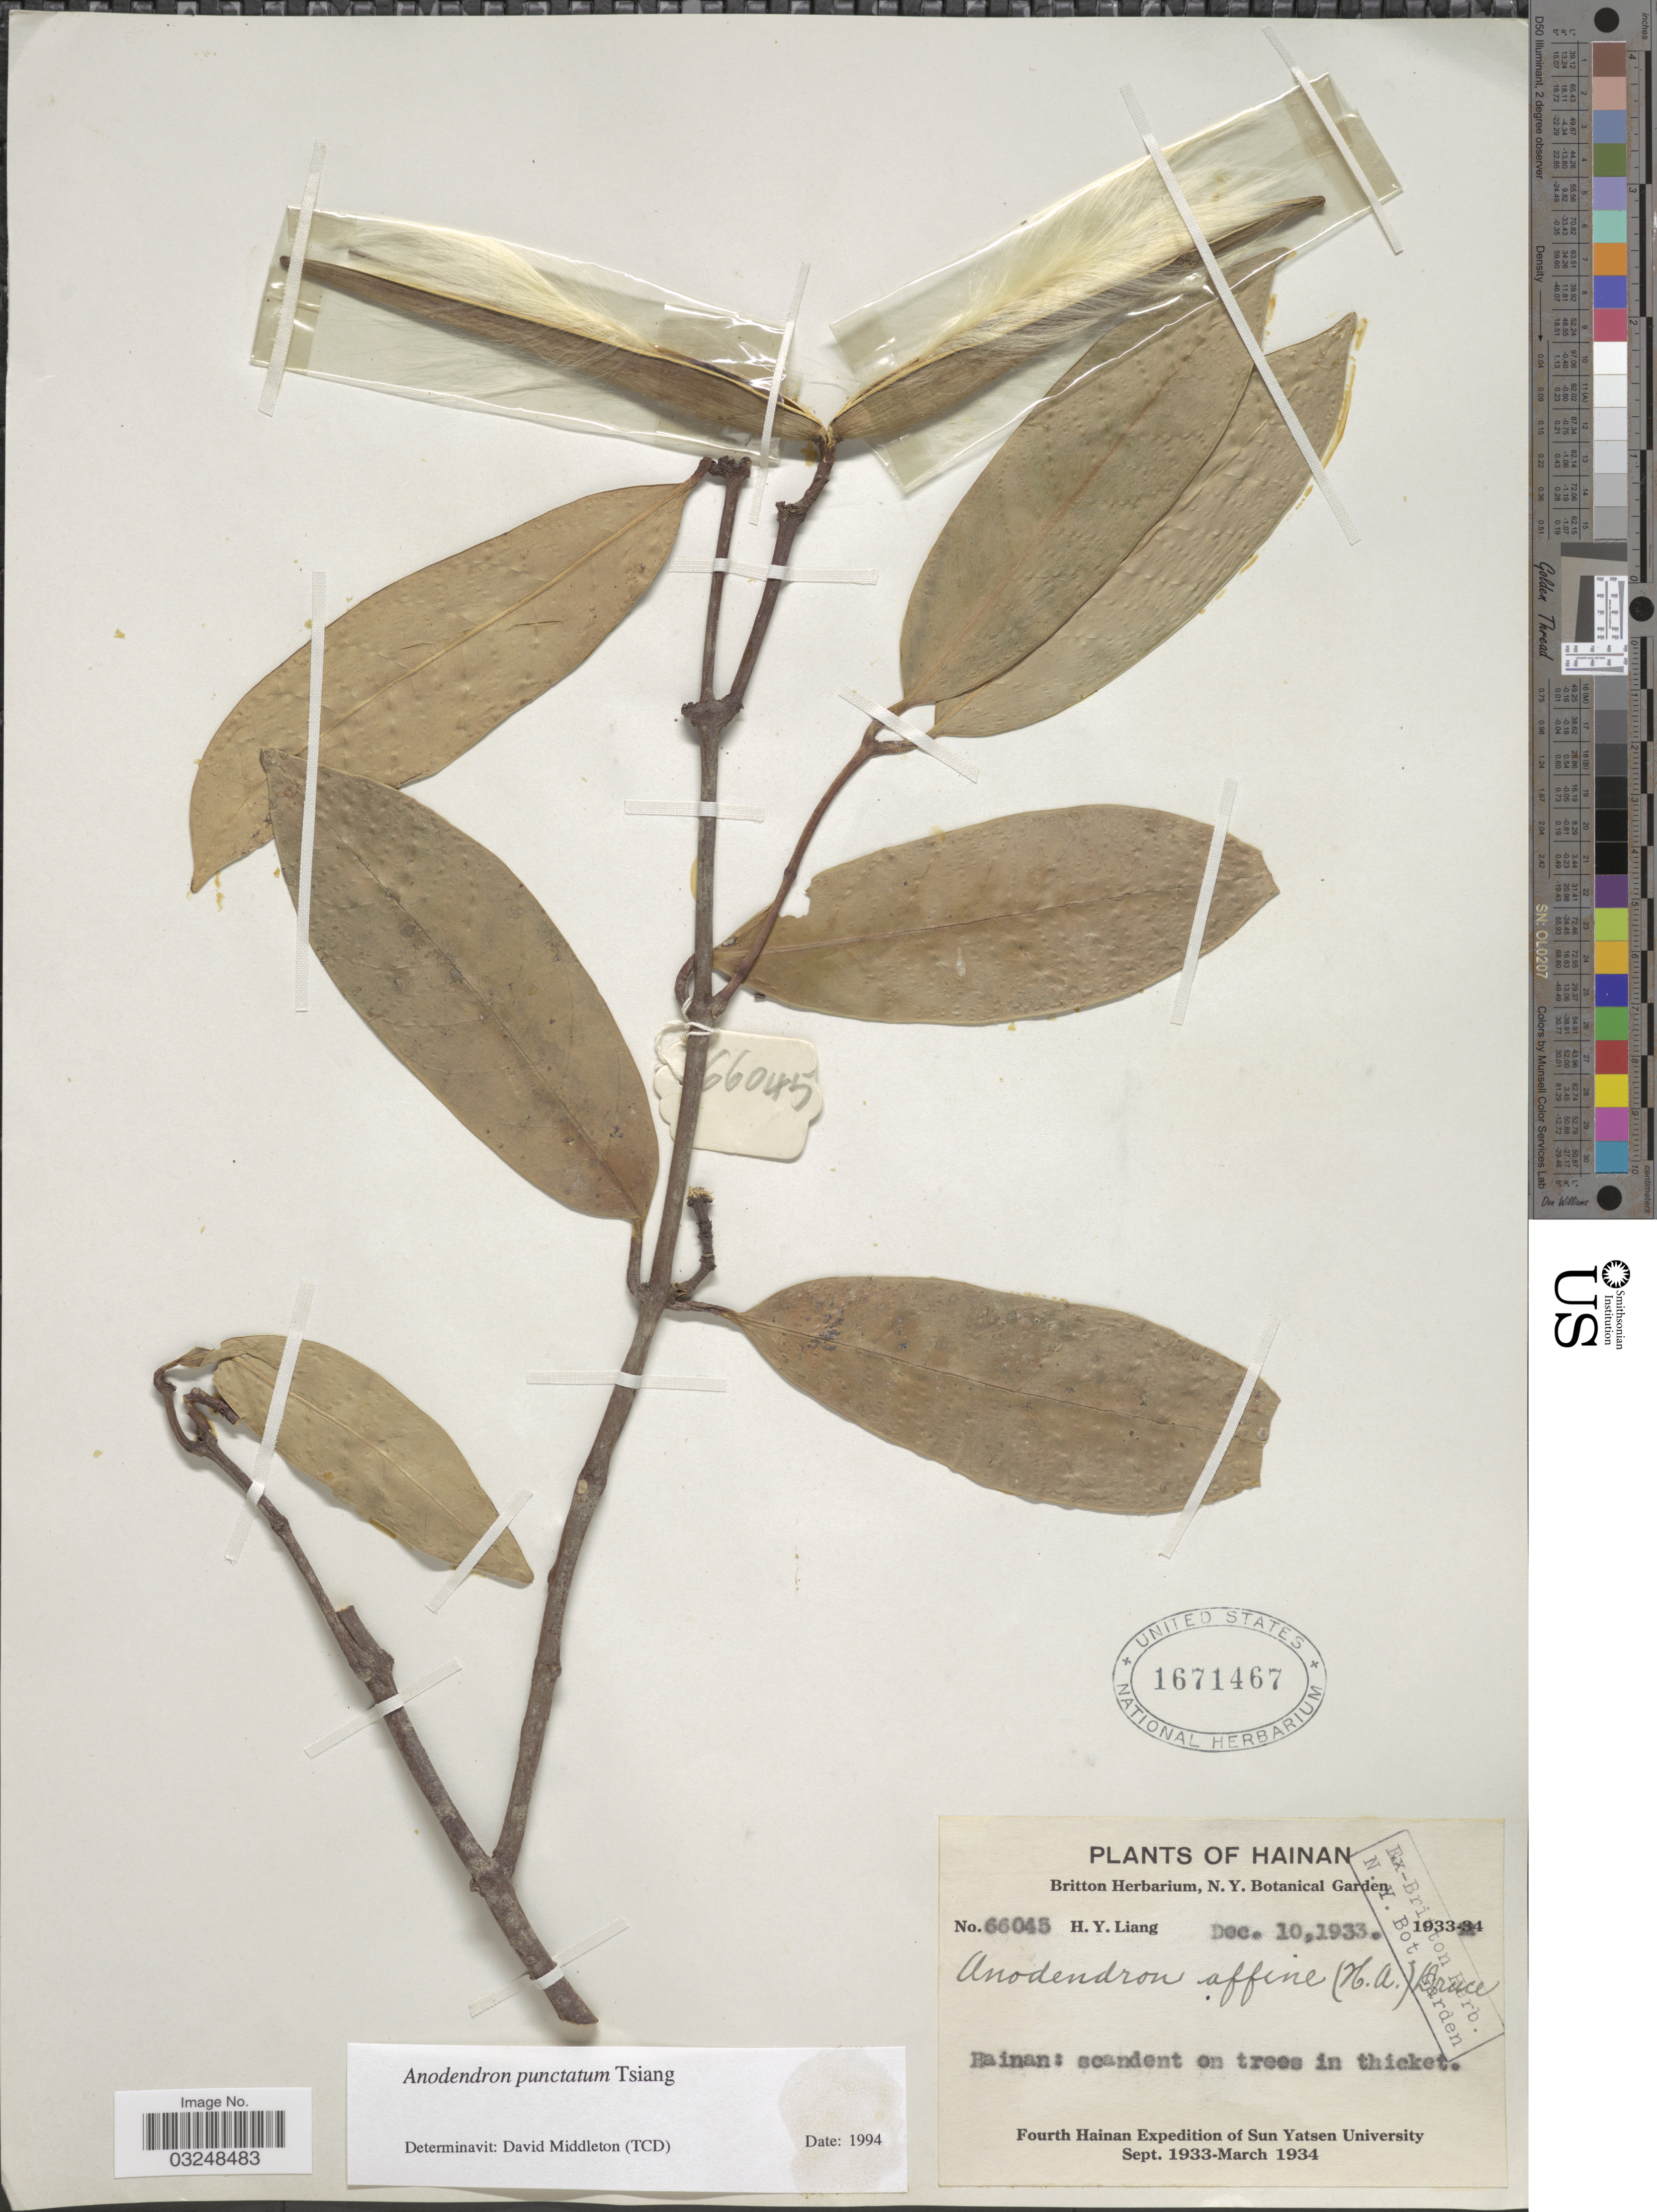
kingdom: Plantae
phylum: Tracheophyta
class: Magnoliopsida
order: Gentianales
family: Apocynaceae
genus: Anodendron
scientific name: Anodendron punctatum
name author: Tsiang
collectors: H. Y. Liang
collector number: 66045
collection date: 1933-12-10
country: China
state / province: Hainan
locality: Hainan.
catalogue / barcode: US 1671467